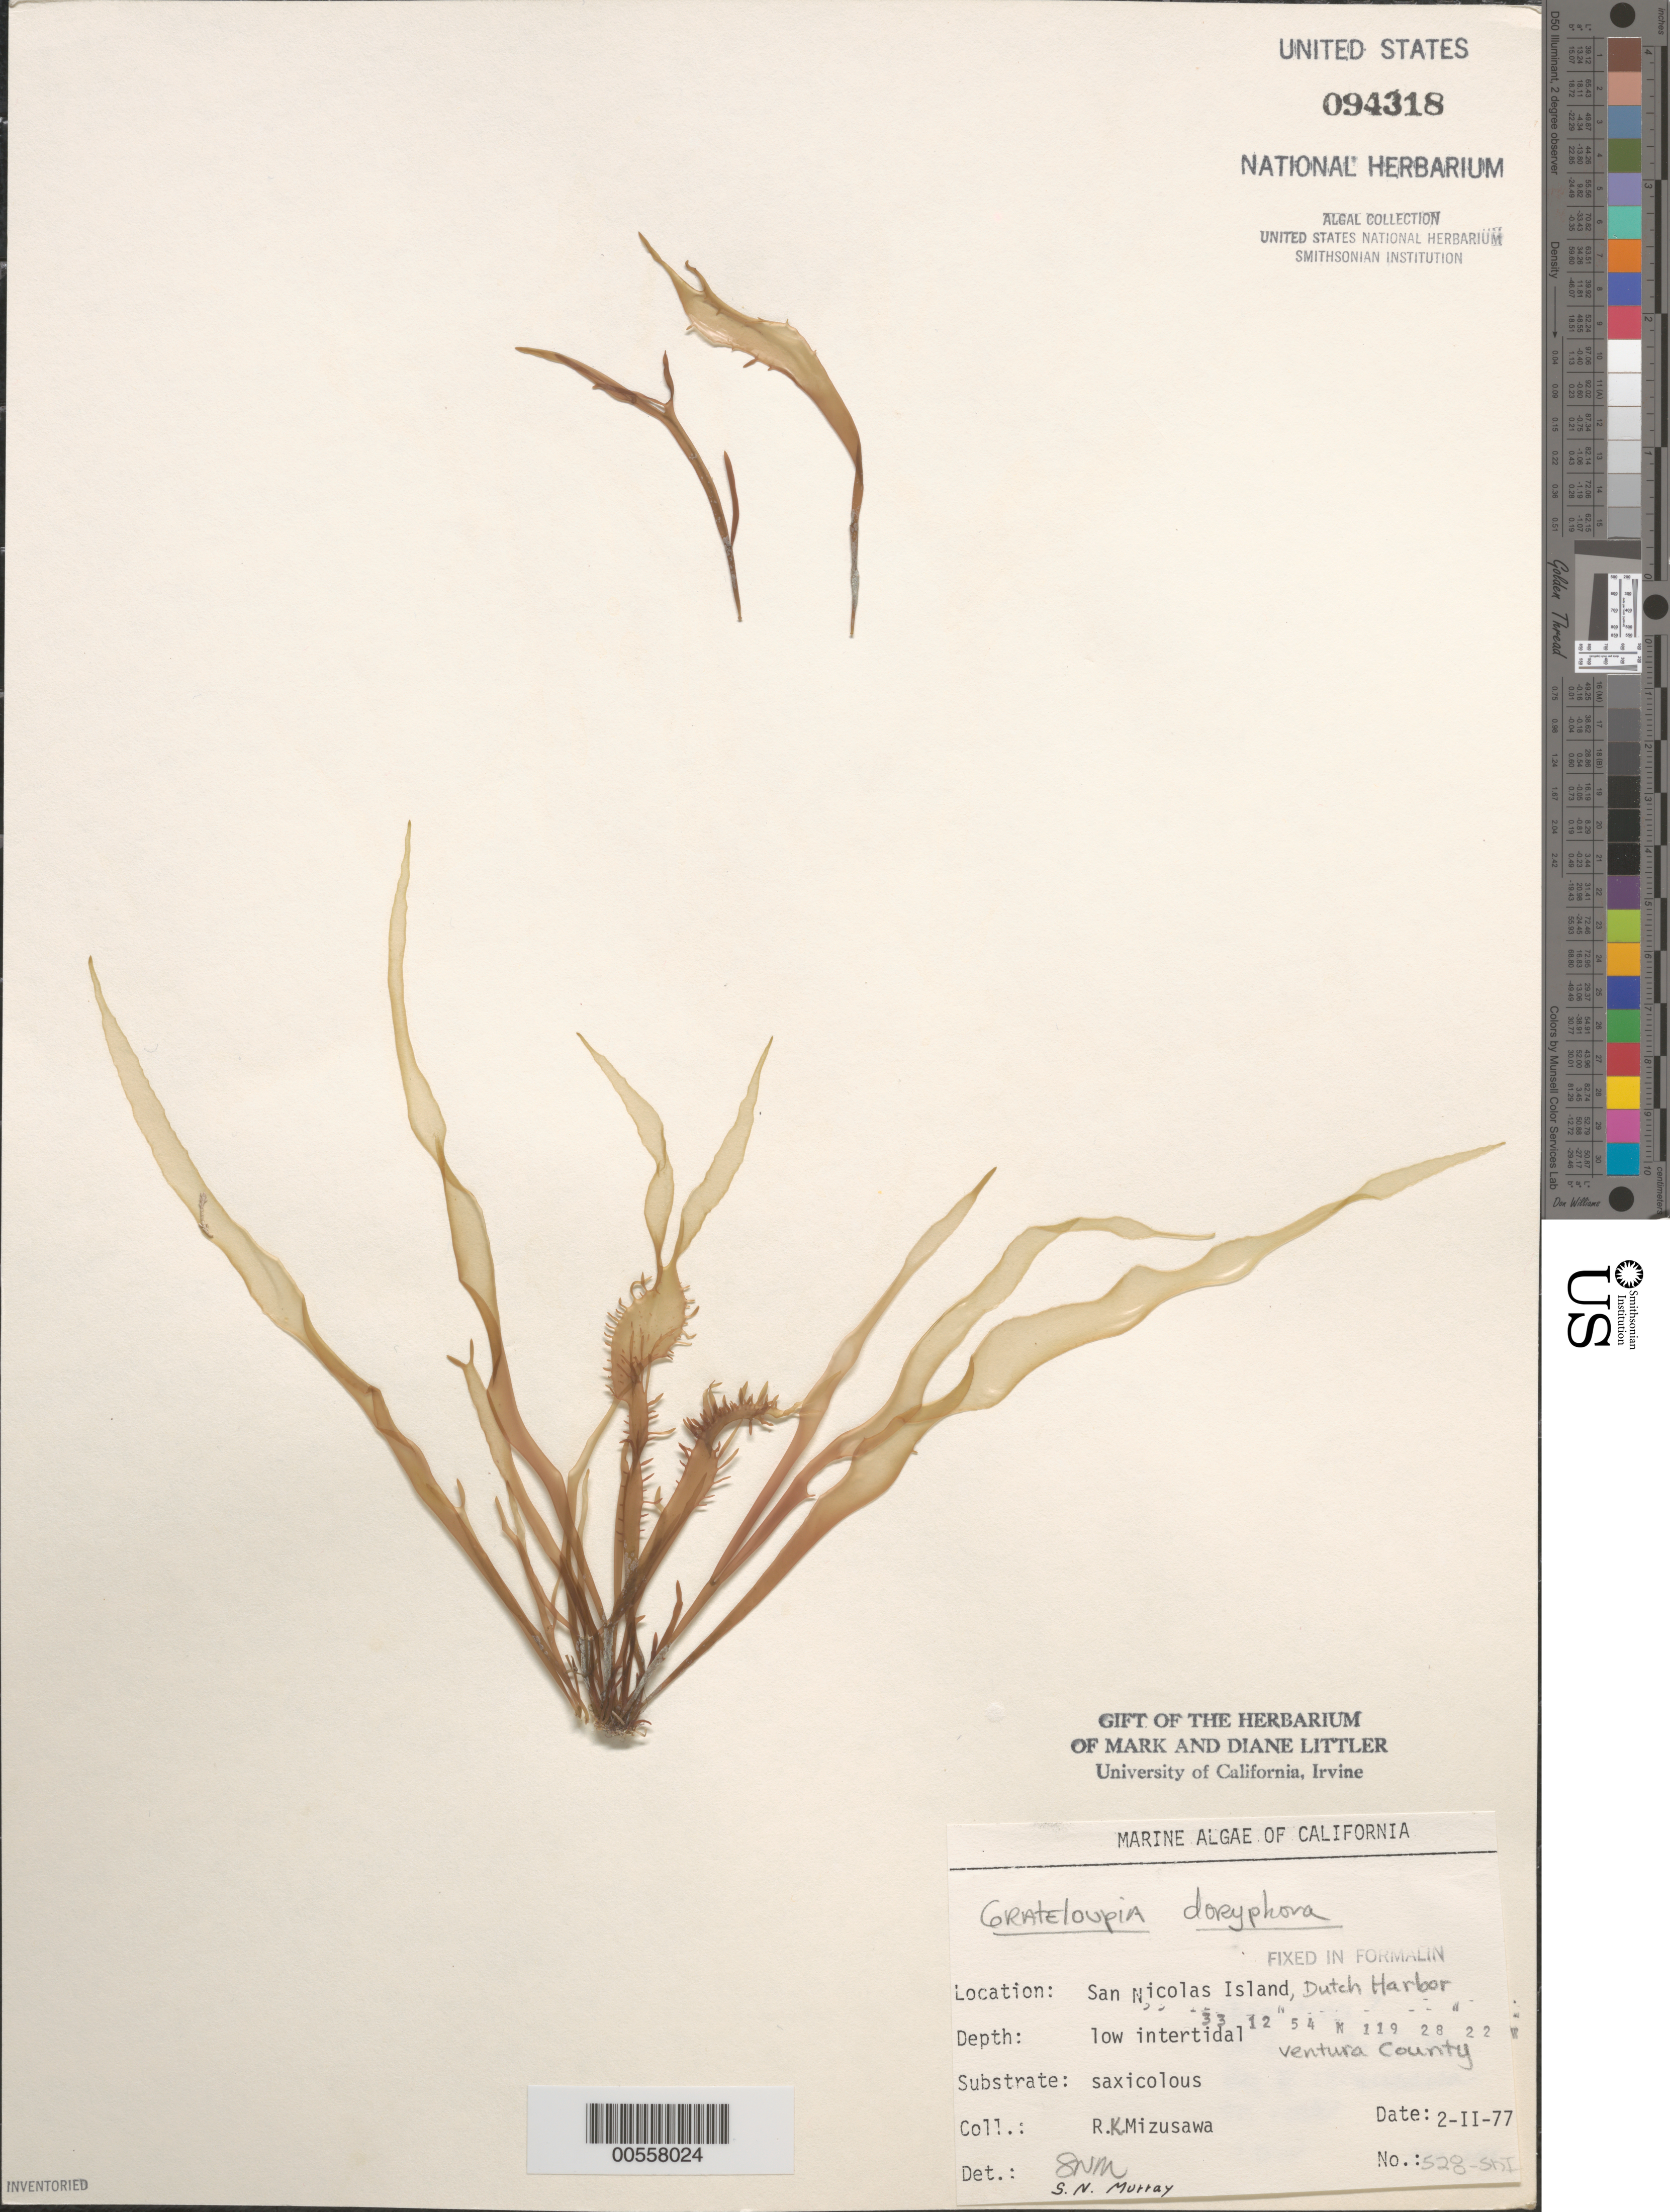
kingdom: Plantae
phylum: Rhodophyta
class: Florideophyceae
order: Halymeniales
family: Halymeniaceae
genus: Grateloupia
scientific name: Grateloupia doryphora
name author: (Mont.) Howe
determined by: Murray, S. N.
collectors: R. Mizusawa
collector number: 528-sni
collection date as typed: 02 Feb 1977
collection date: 1977-02-02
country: United States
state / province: California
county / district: Ventura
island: San Nicolas Island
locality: Dutch Harbor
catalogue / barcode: US 94318